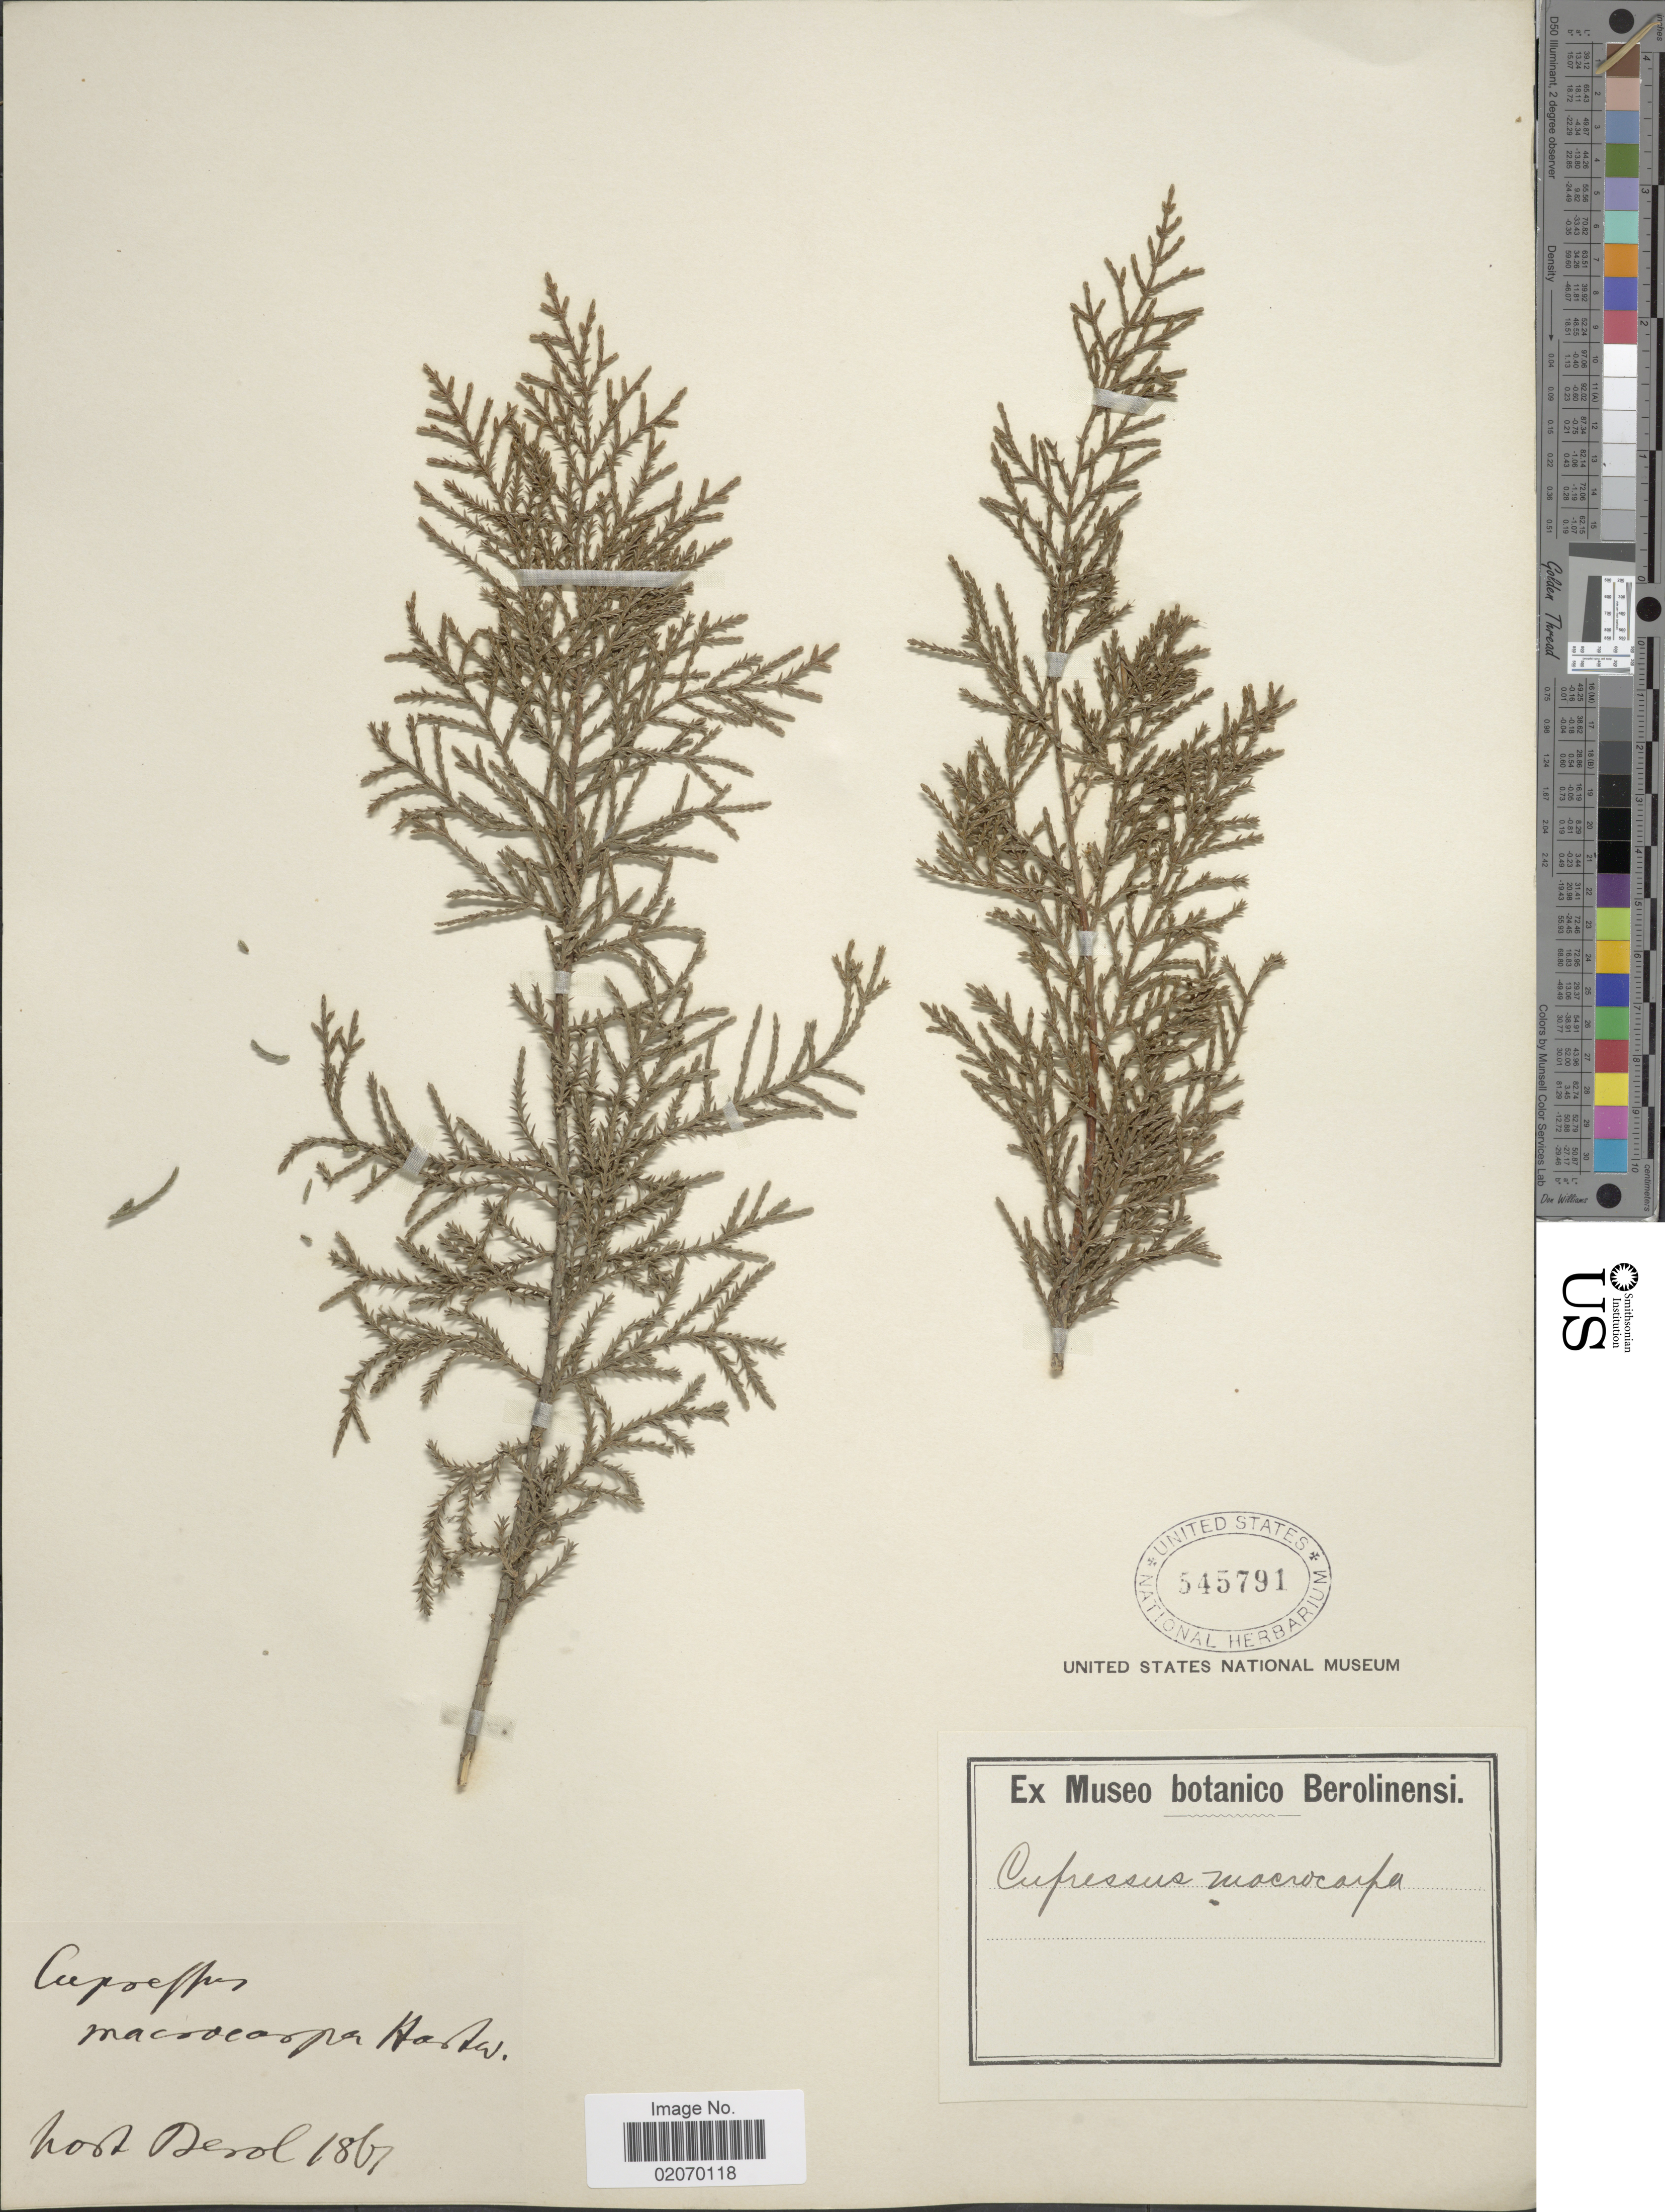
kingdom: Plantae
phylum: Tracheophyta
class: Pinopsida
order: Pinales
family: Cupressaceae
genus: Hesperocyparis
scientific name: Hesperocyparis macrocarpa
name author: (Hartw. ex Gordon) Bartel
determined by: (US) Smithsonian Institution - National Museum of Natural History - Department of Botany (UNITED STATES)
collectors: ex herb. Berol.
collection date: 1867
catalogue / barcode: US 545791